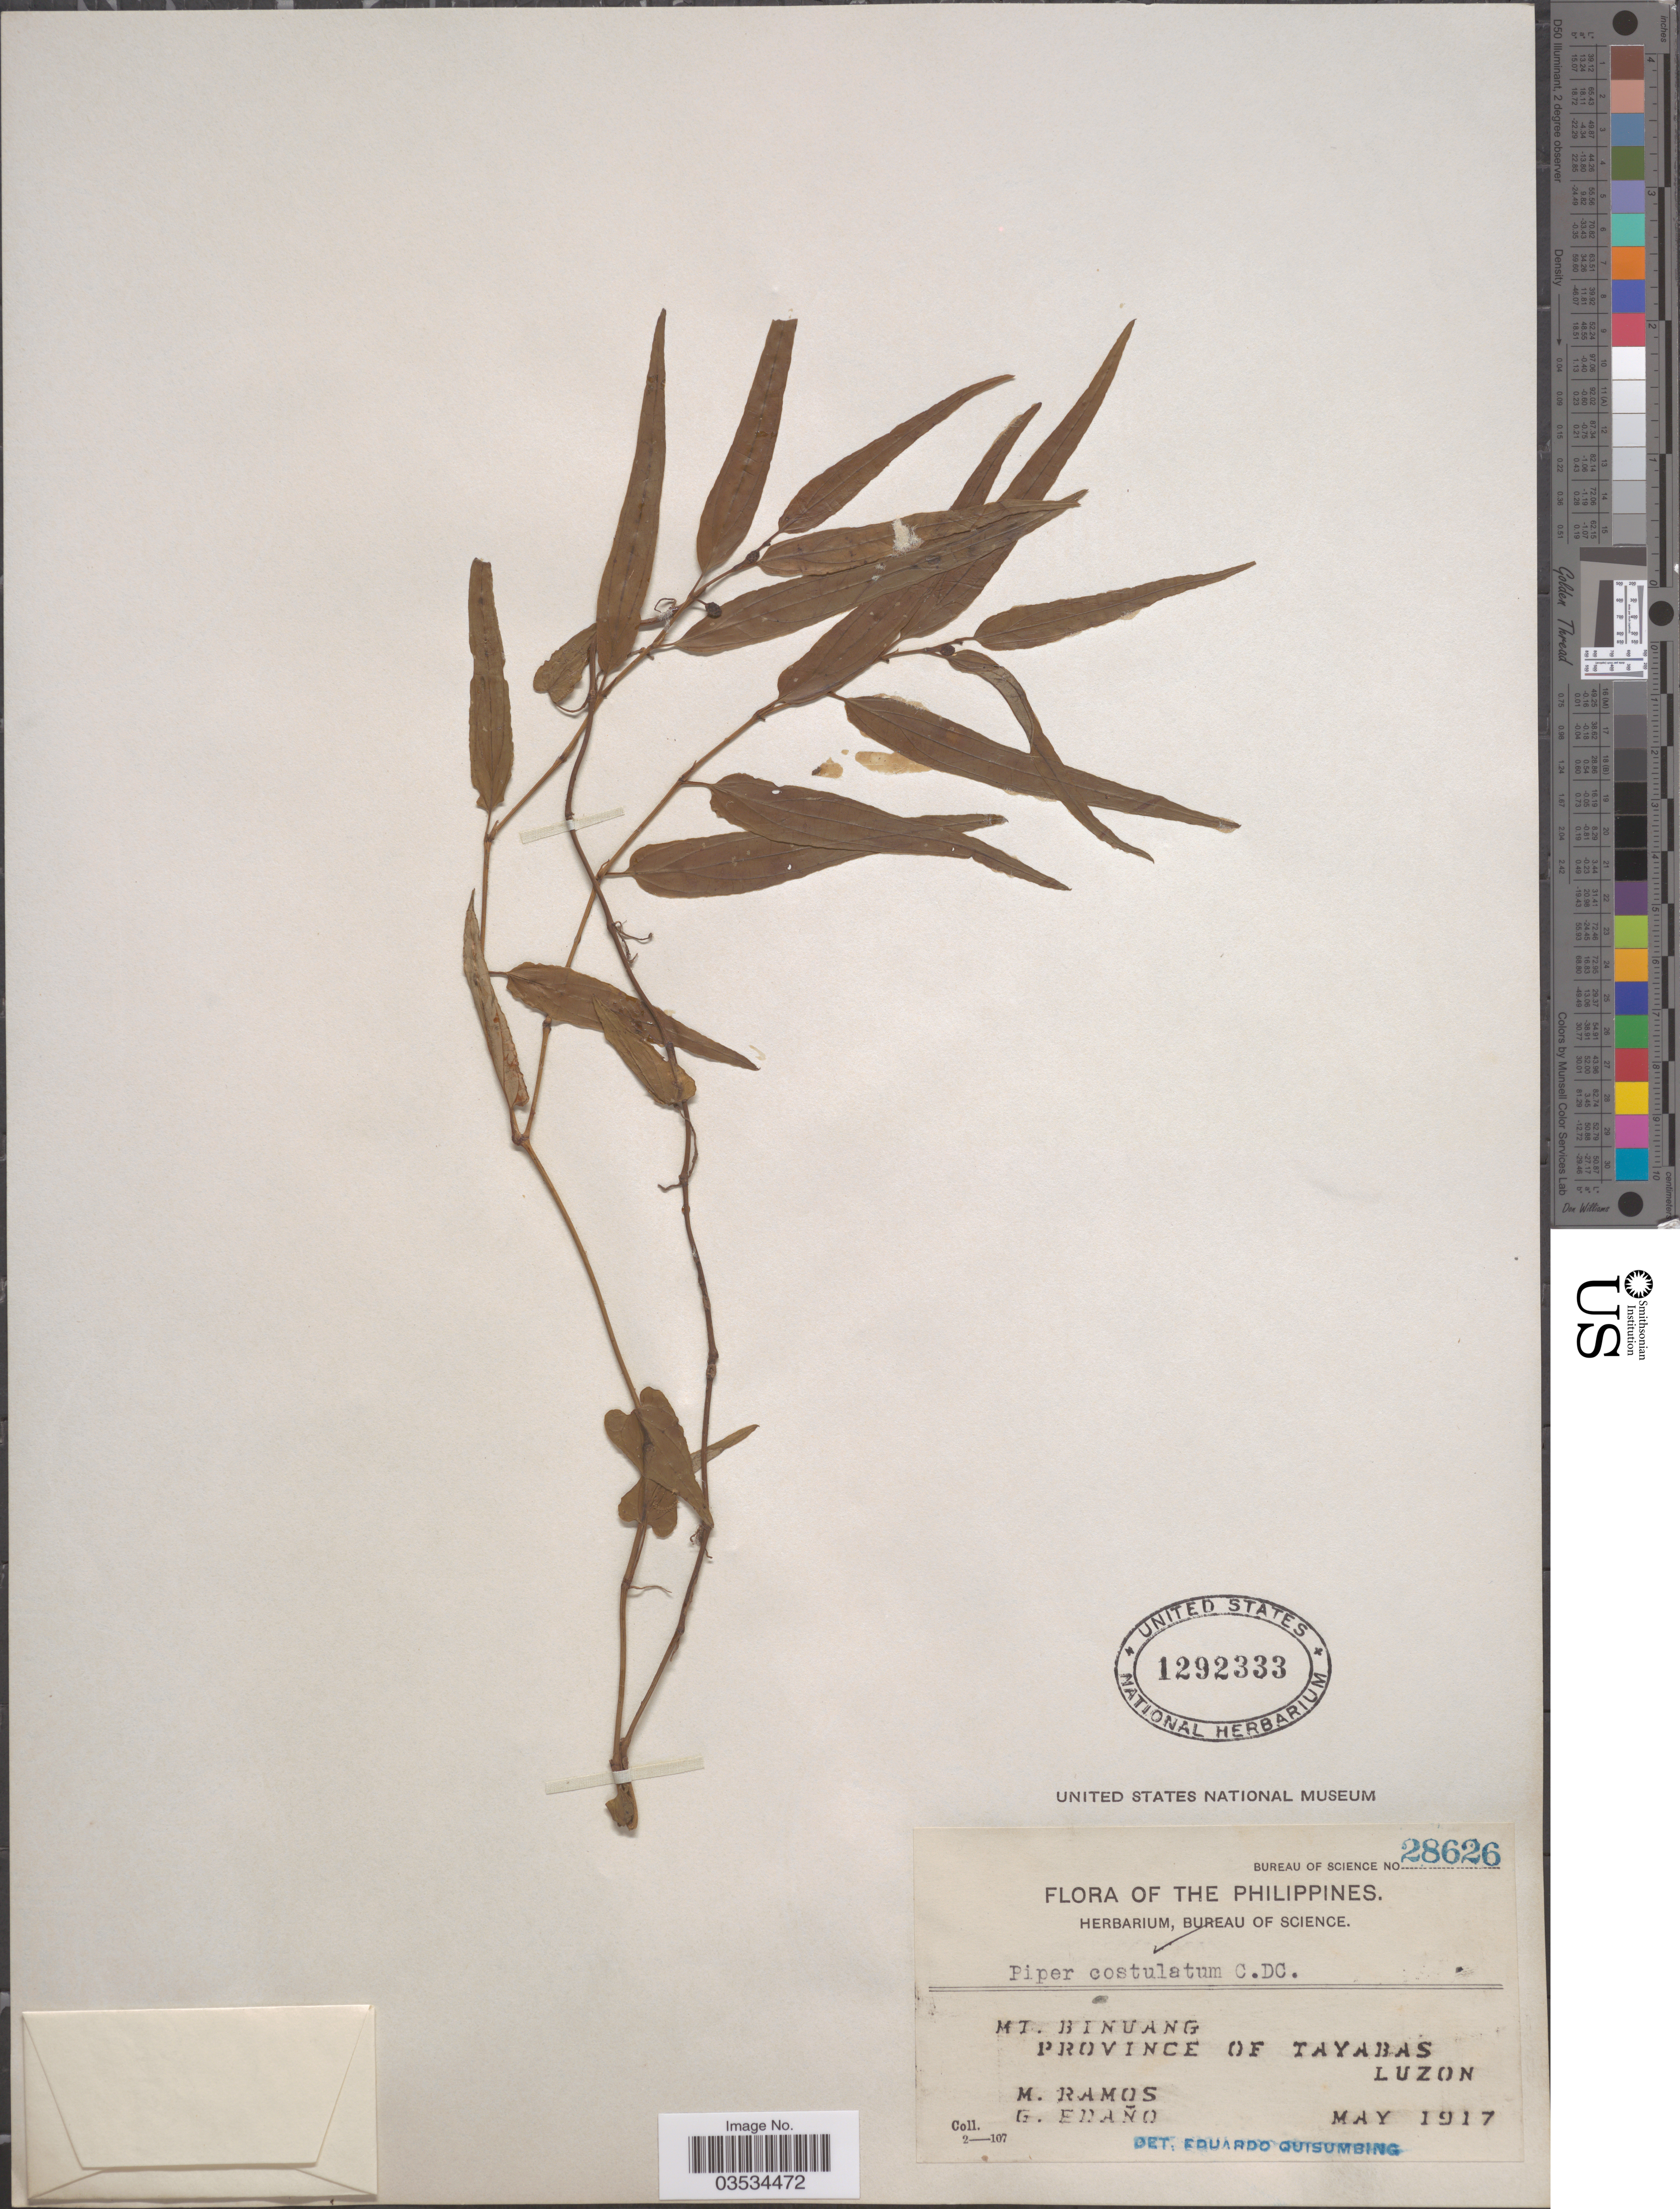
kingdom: Plantae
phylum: Tracheophyta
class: Magnoliopsida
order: Piperales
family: Piperaceae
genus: Piper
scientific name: Piper costulatum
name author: C. DC.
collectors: M. Ramos & G. Edaño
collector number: Bureau of Science 28626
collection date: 1917-05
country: Philippines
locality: Mt. Binuang. Province of Tayabas. Luzon.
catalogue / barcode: US 1292333